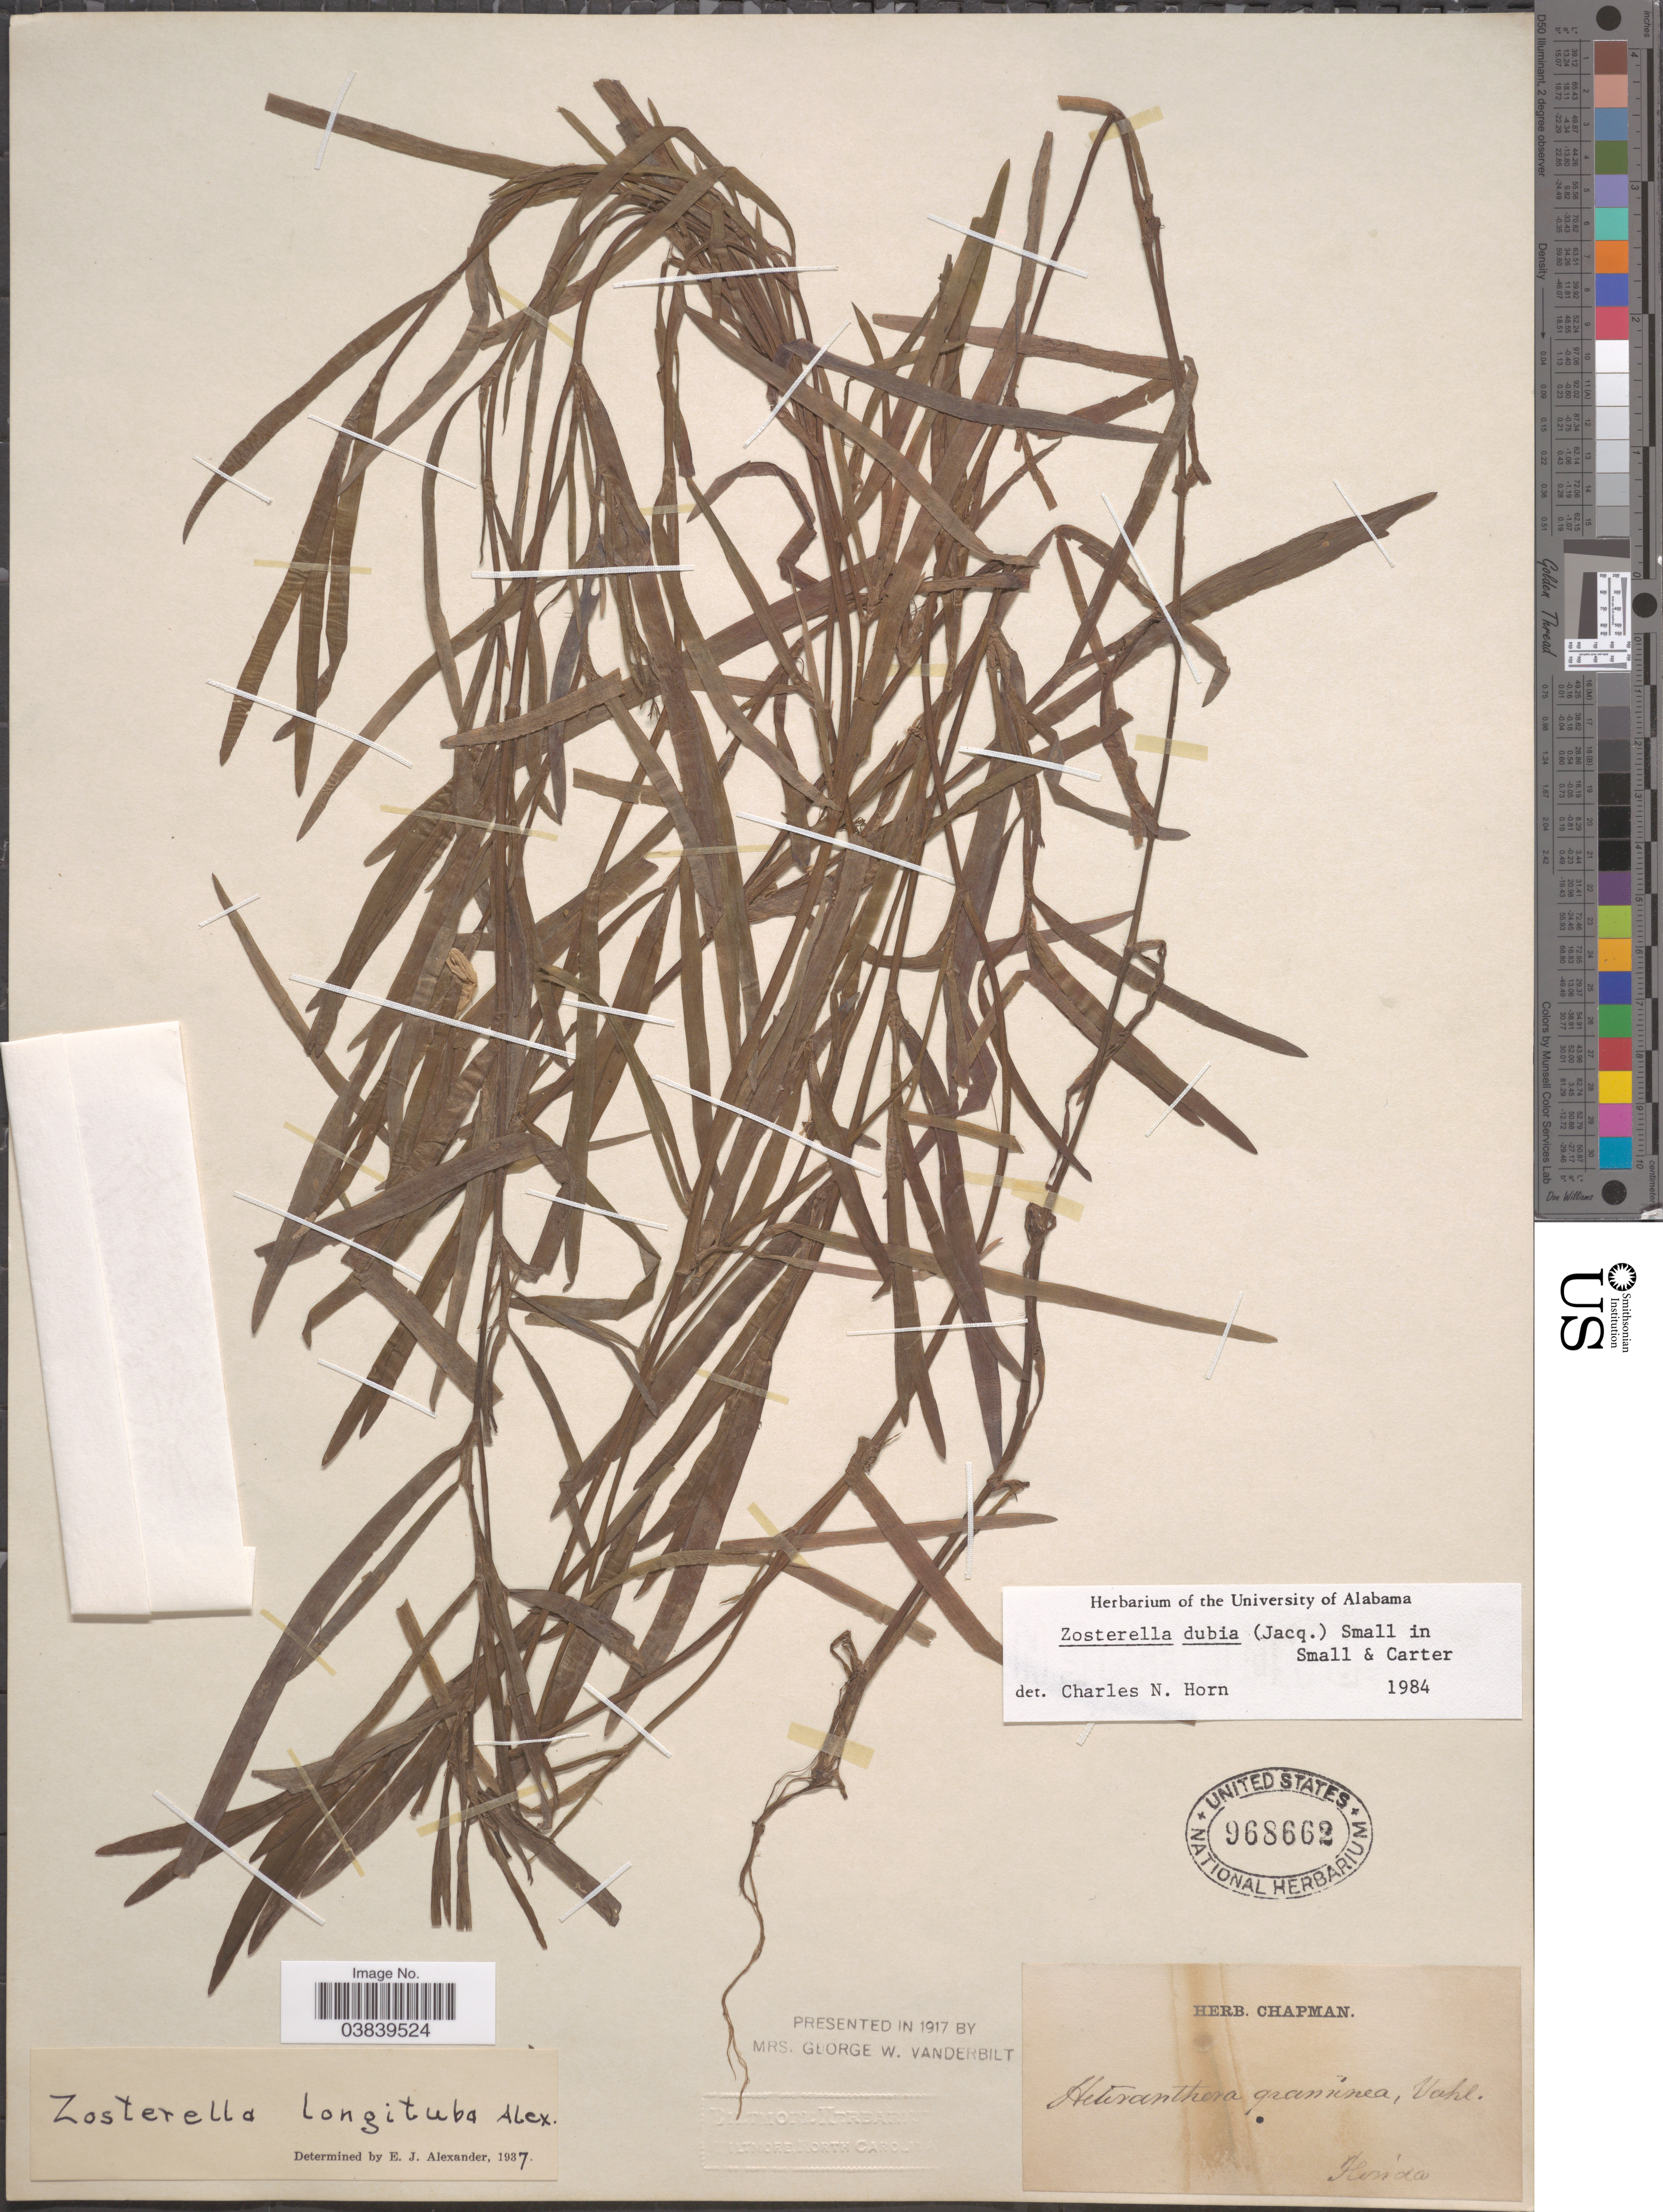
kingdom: Plantae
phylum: Tracheophyta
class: Liliopsida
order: Commelinales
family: Pontederiaceae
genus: Heteranthera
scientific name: Heteranthera dubia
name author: (Jacq.) MacMill.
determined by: Strong, Mark T., (BOT), Smithsonian Institution - National Museum of Natural History (UNITED STATES)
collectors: ex herb. Chapman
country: United States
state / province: Florida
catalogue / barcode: US 968662